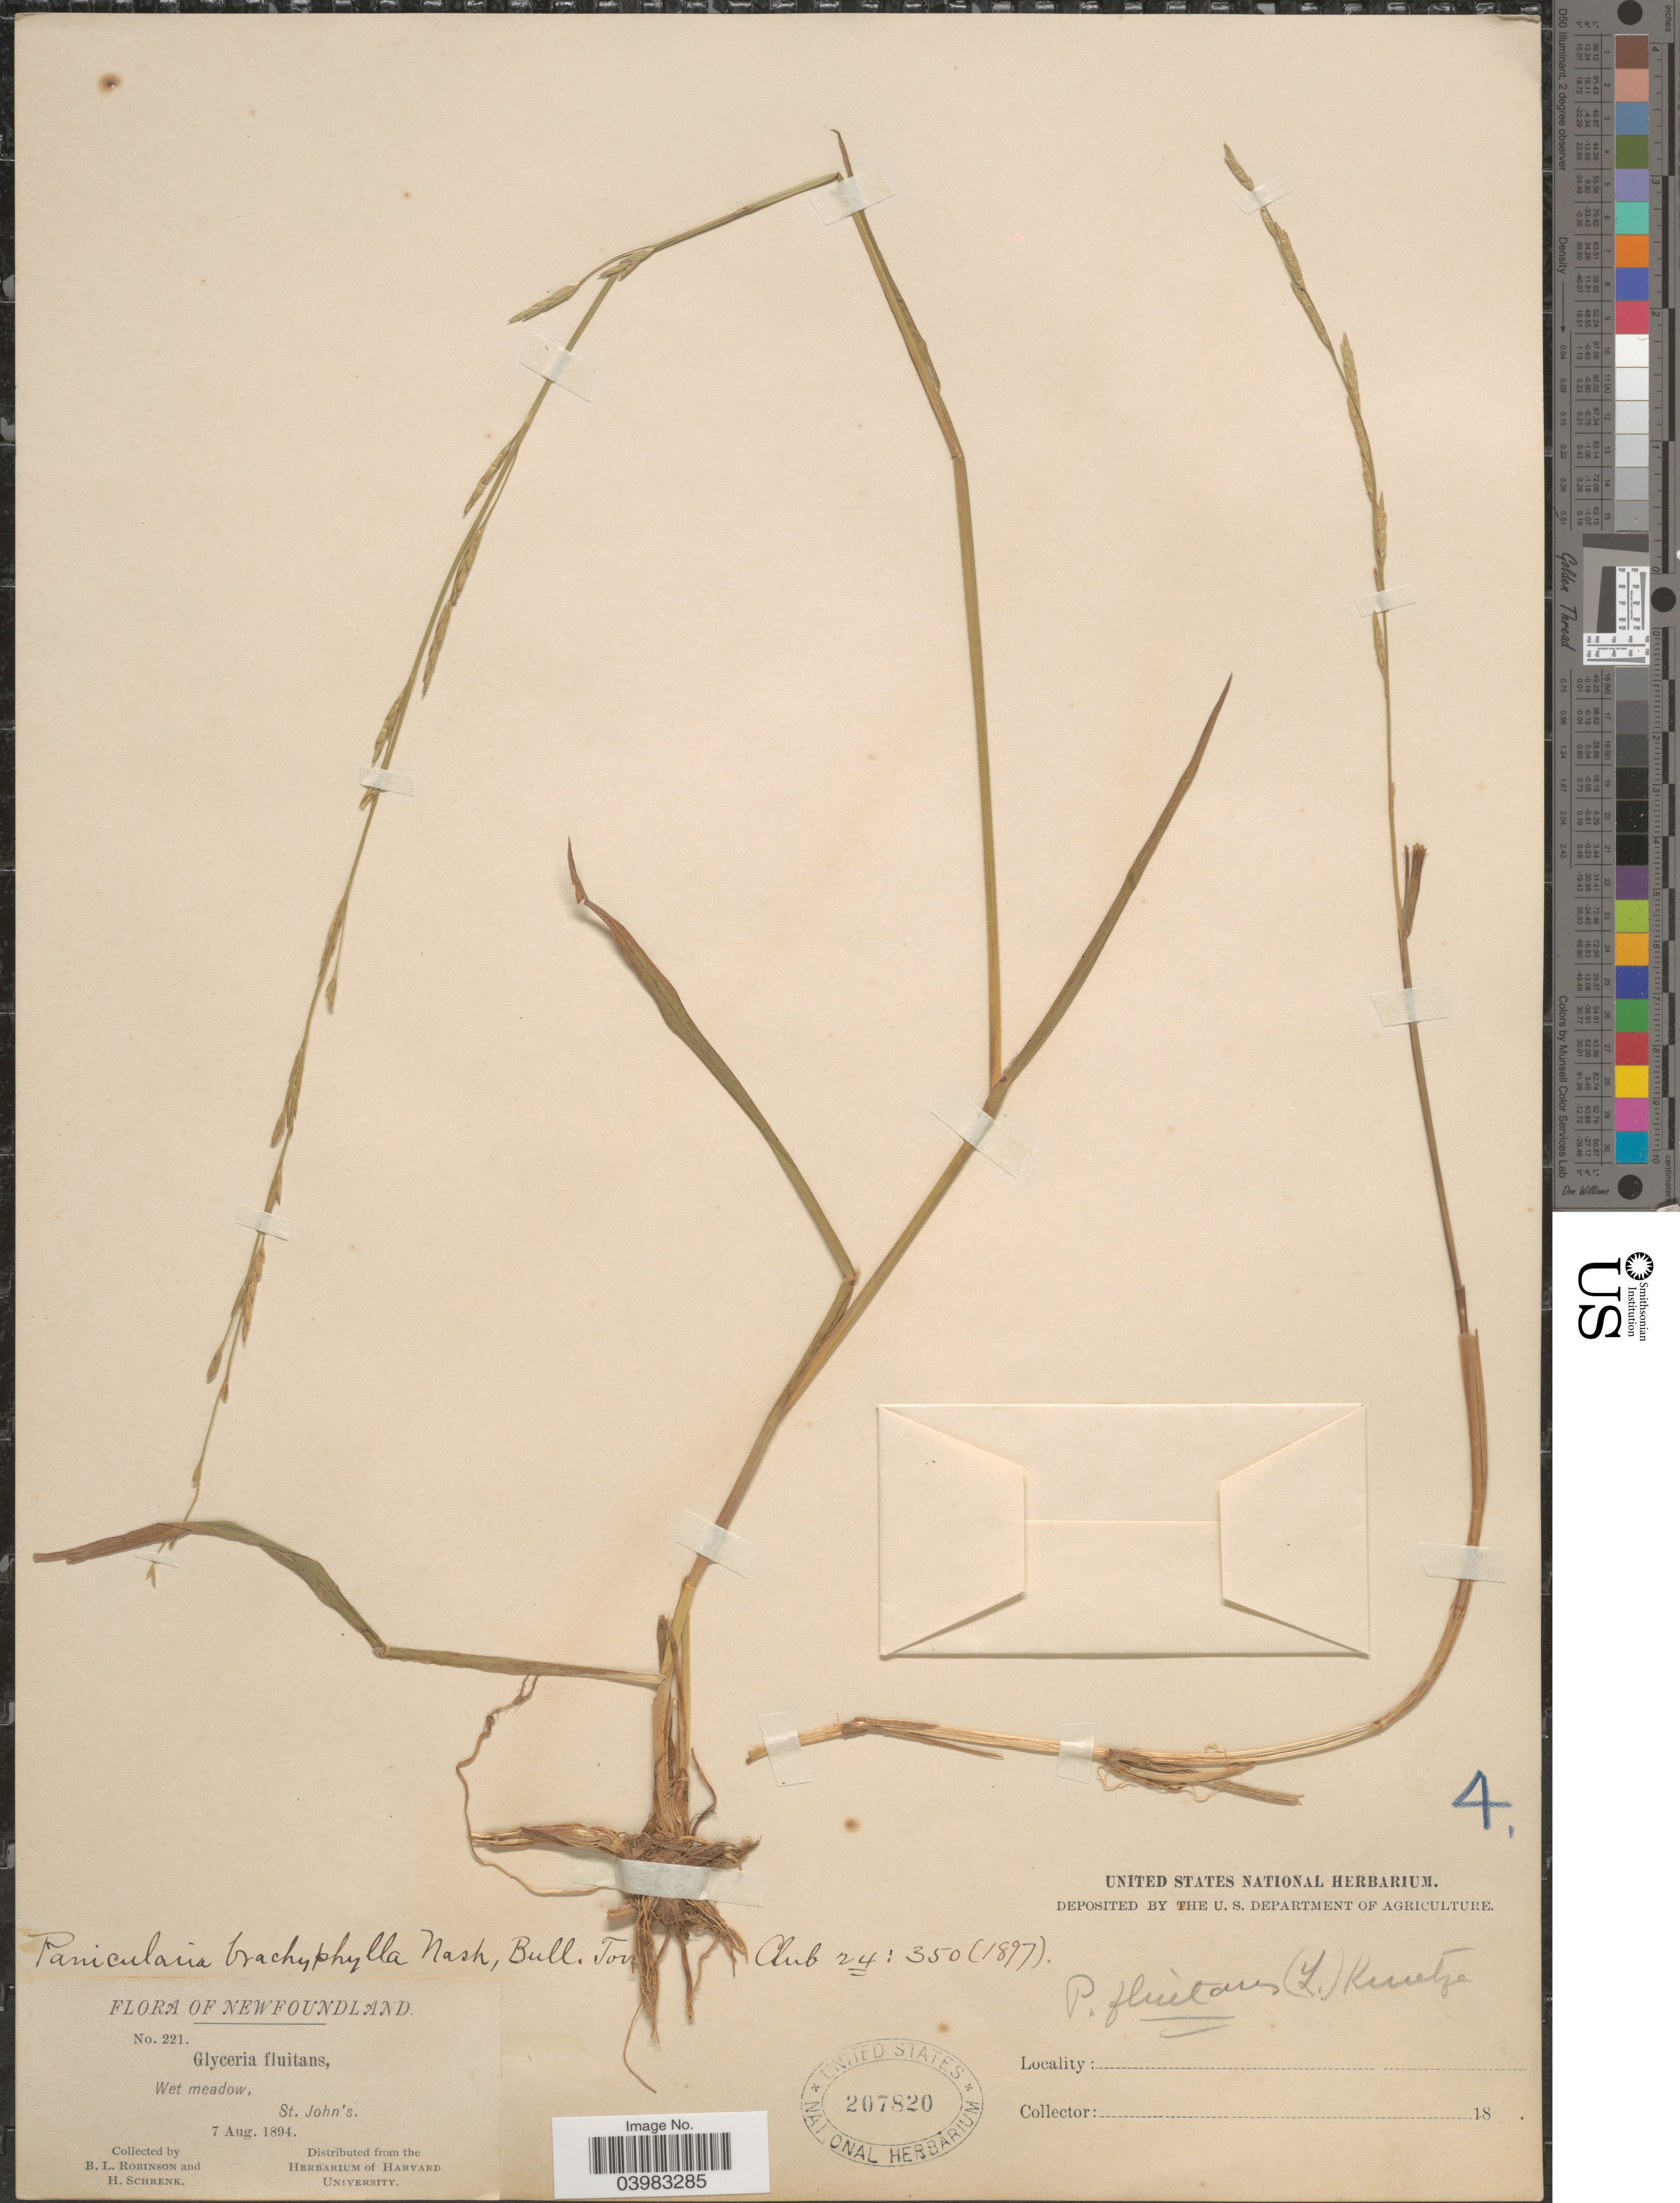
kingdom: Plantae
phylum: Tracheophyta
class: Liliopsida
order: Poales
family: Poaceae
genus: Glyceria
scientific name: Glyceria fluitans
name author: (L.) R. Br.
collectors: B. L. Robinson & H. Schrenk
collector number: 221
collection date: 1894-08-07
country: Canada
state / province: Newfoundland and Labrador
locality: St. John's.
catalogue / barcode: US 207820